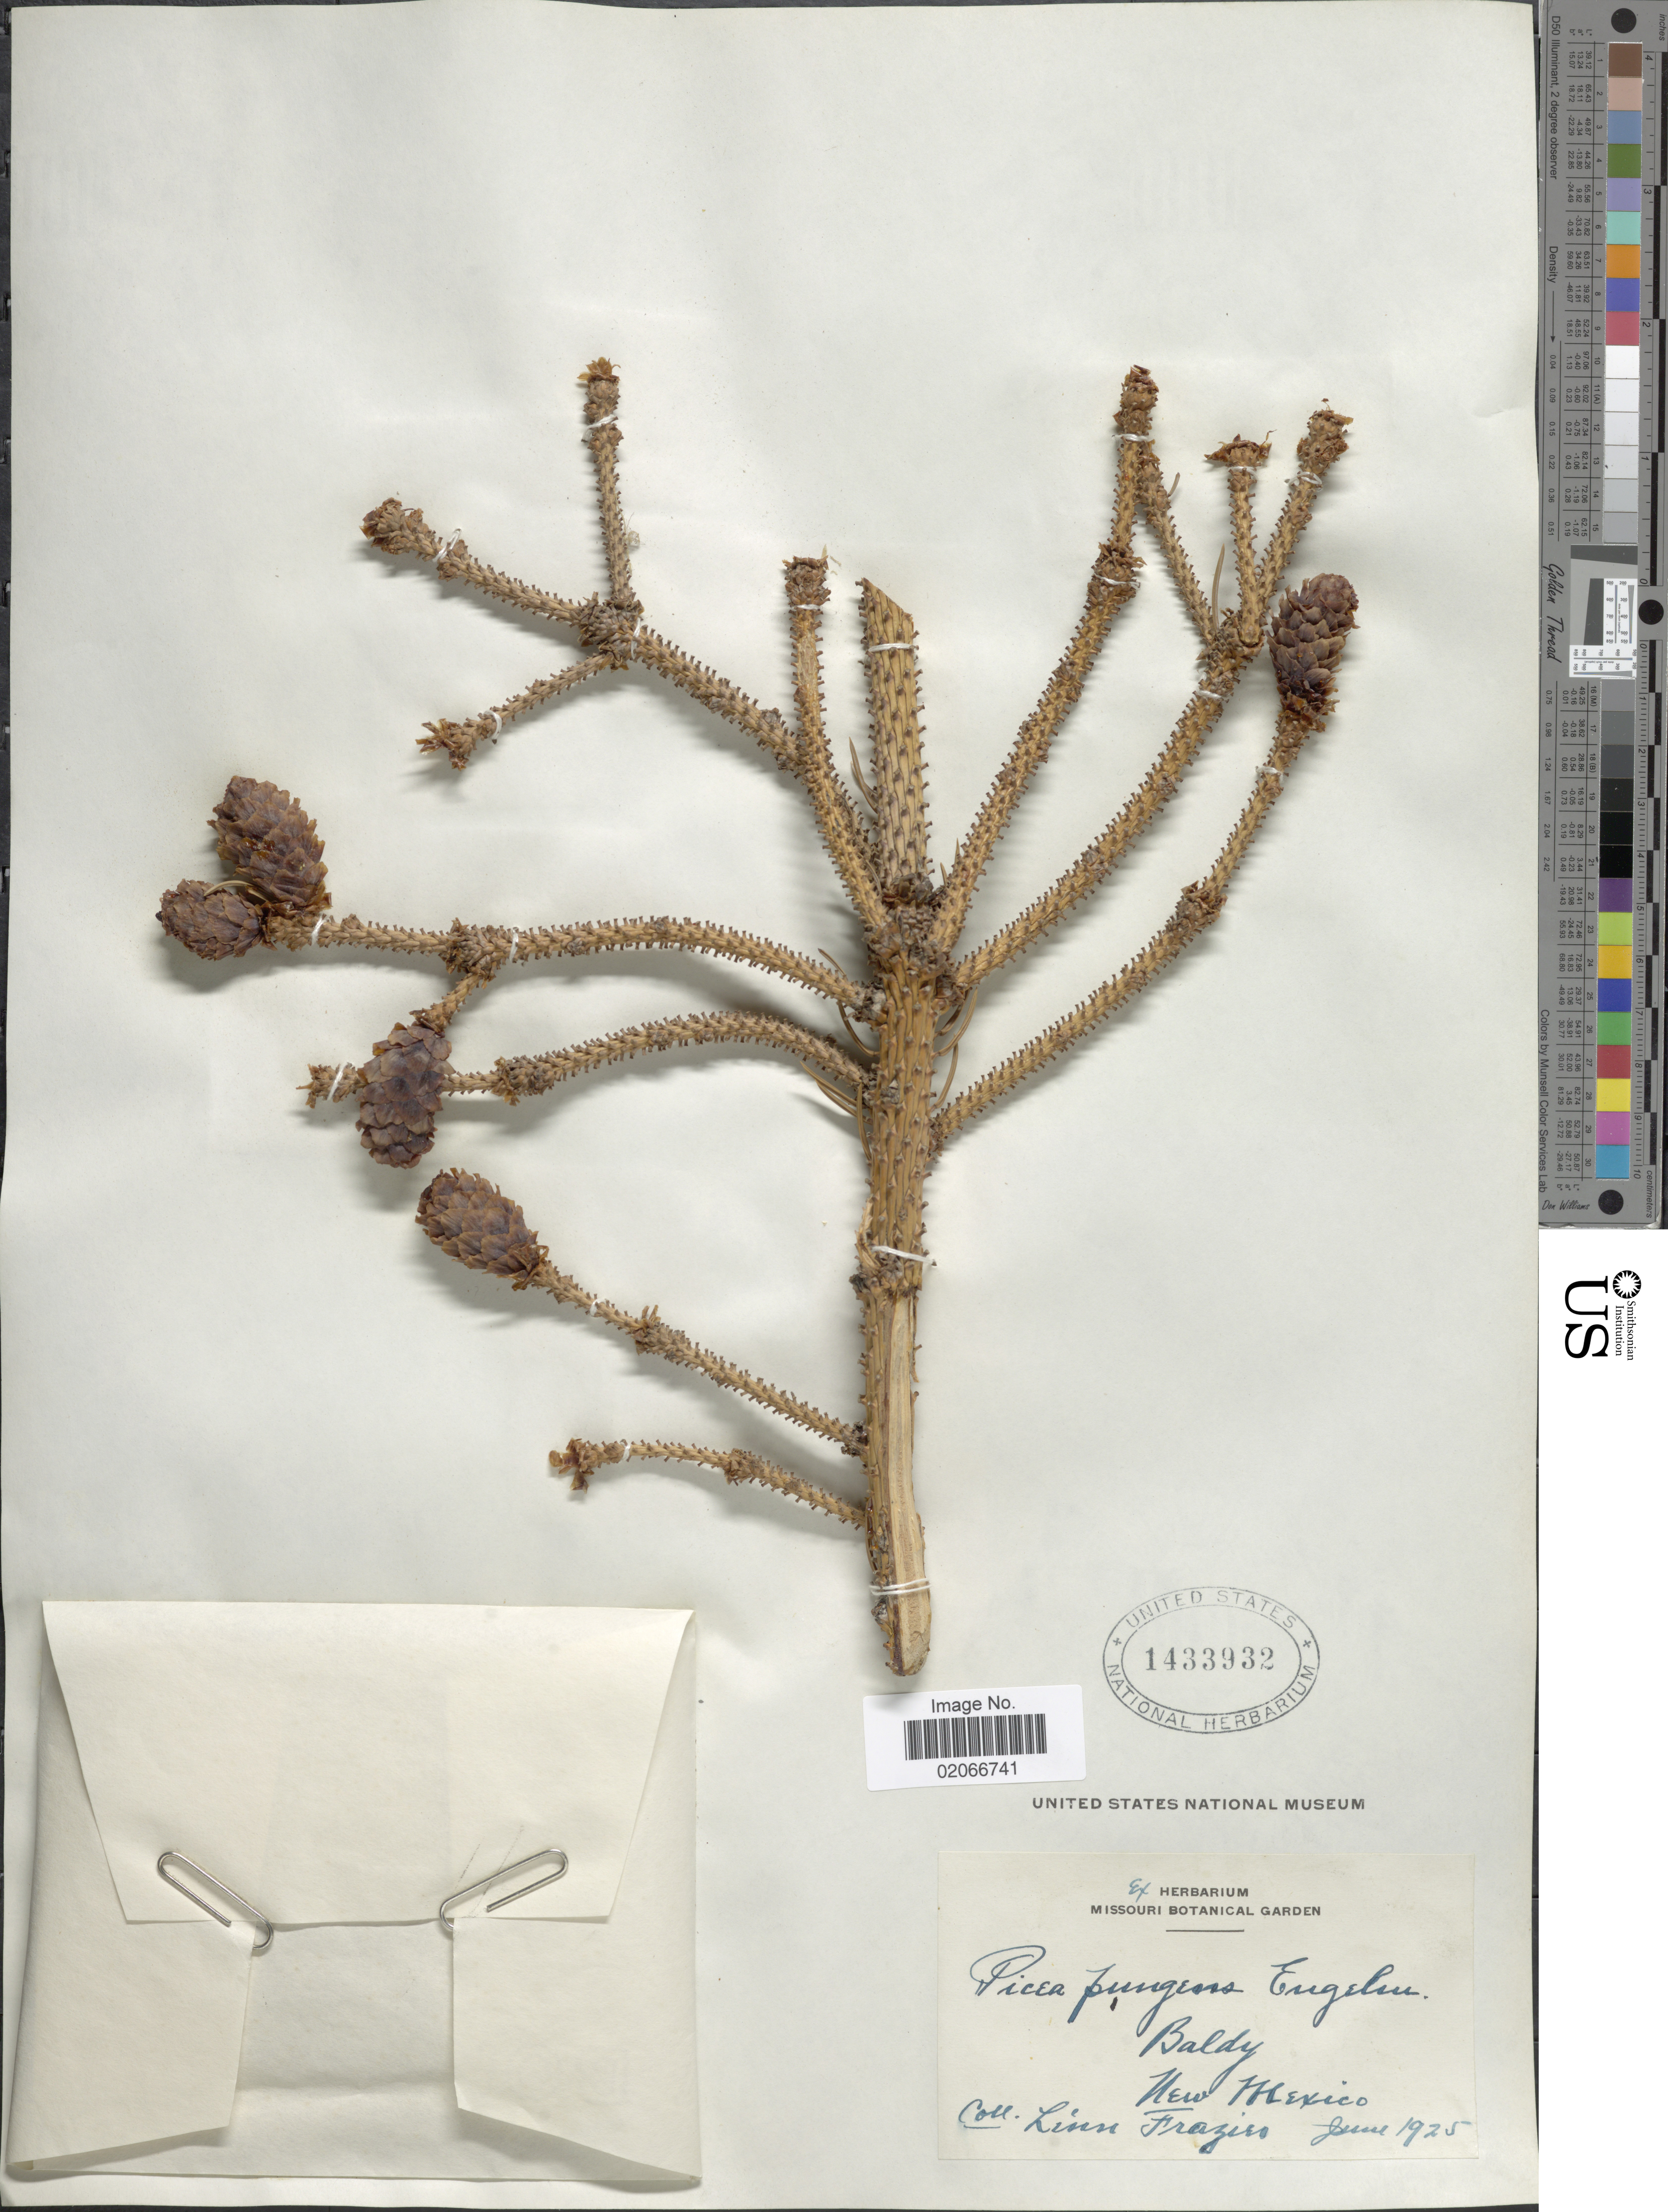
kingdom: Plantae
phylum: Tracheophyta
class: Pinopsida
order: Pinales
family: Pinaceae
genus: Picea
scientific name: Picea pungens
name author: Engelm.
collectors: L. Frazier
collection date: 1925-06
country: United States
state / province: New Mexico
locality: Baldy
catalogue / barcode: US 1433932